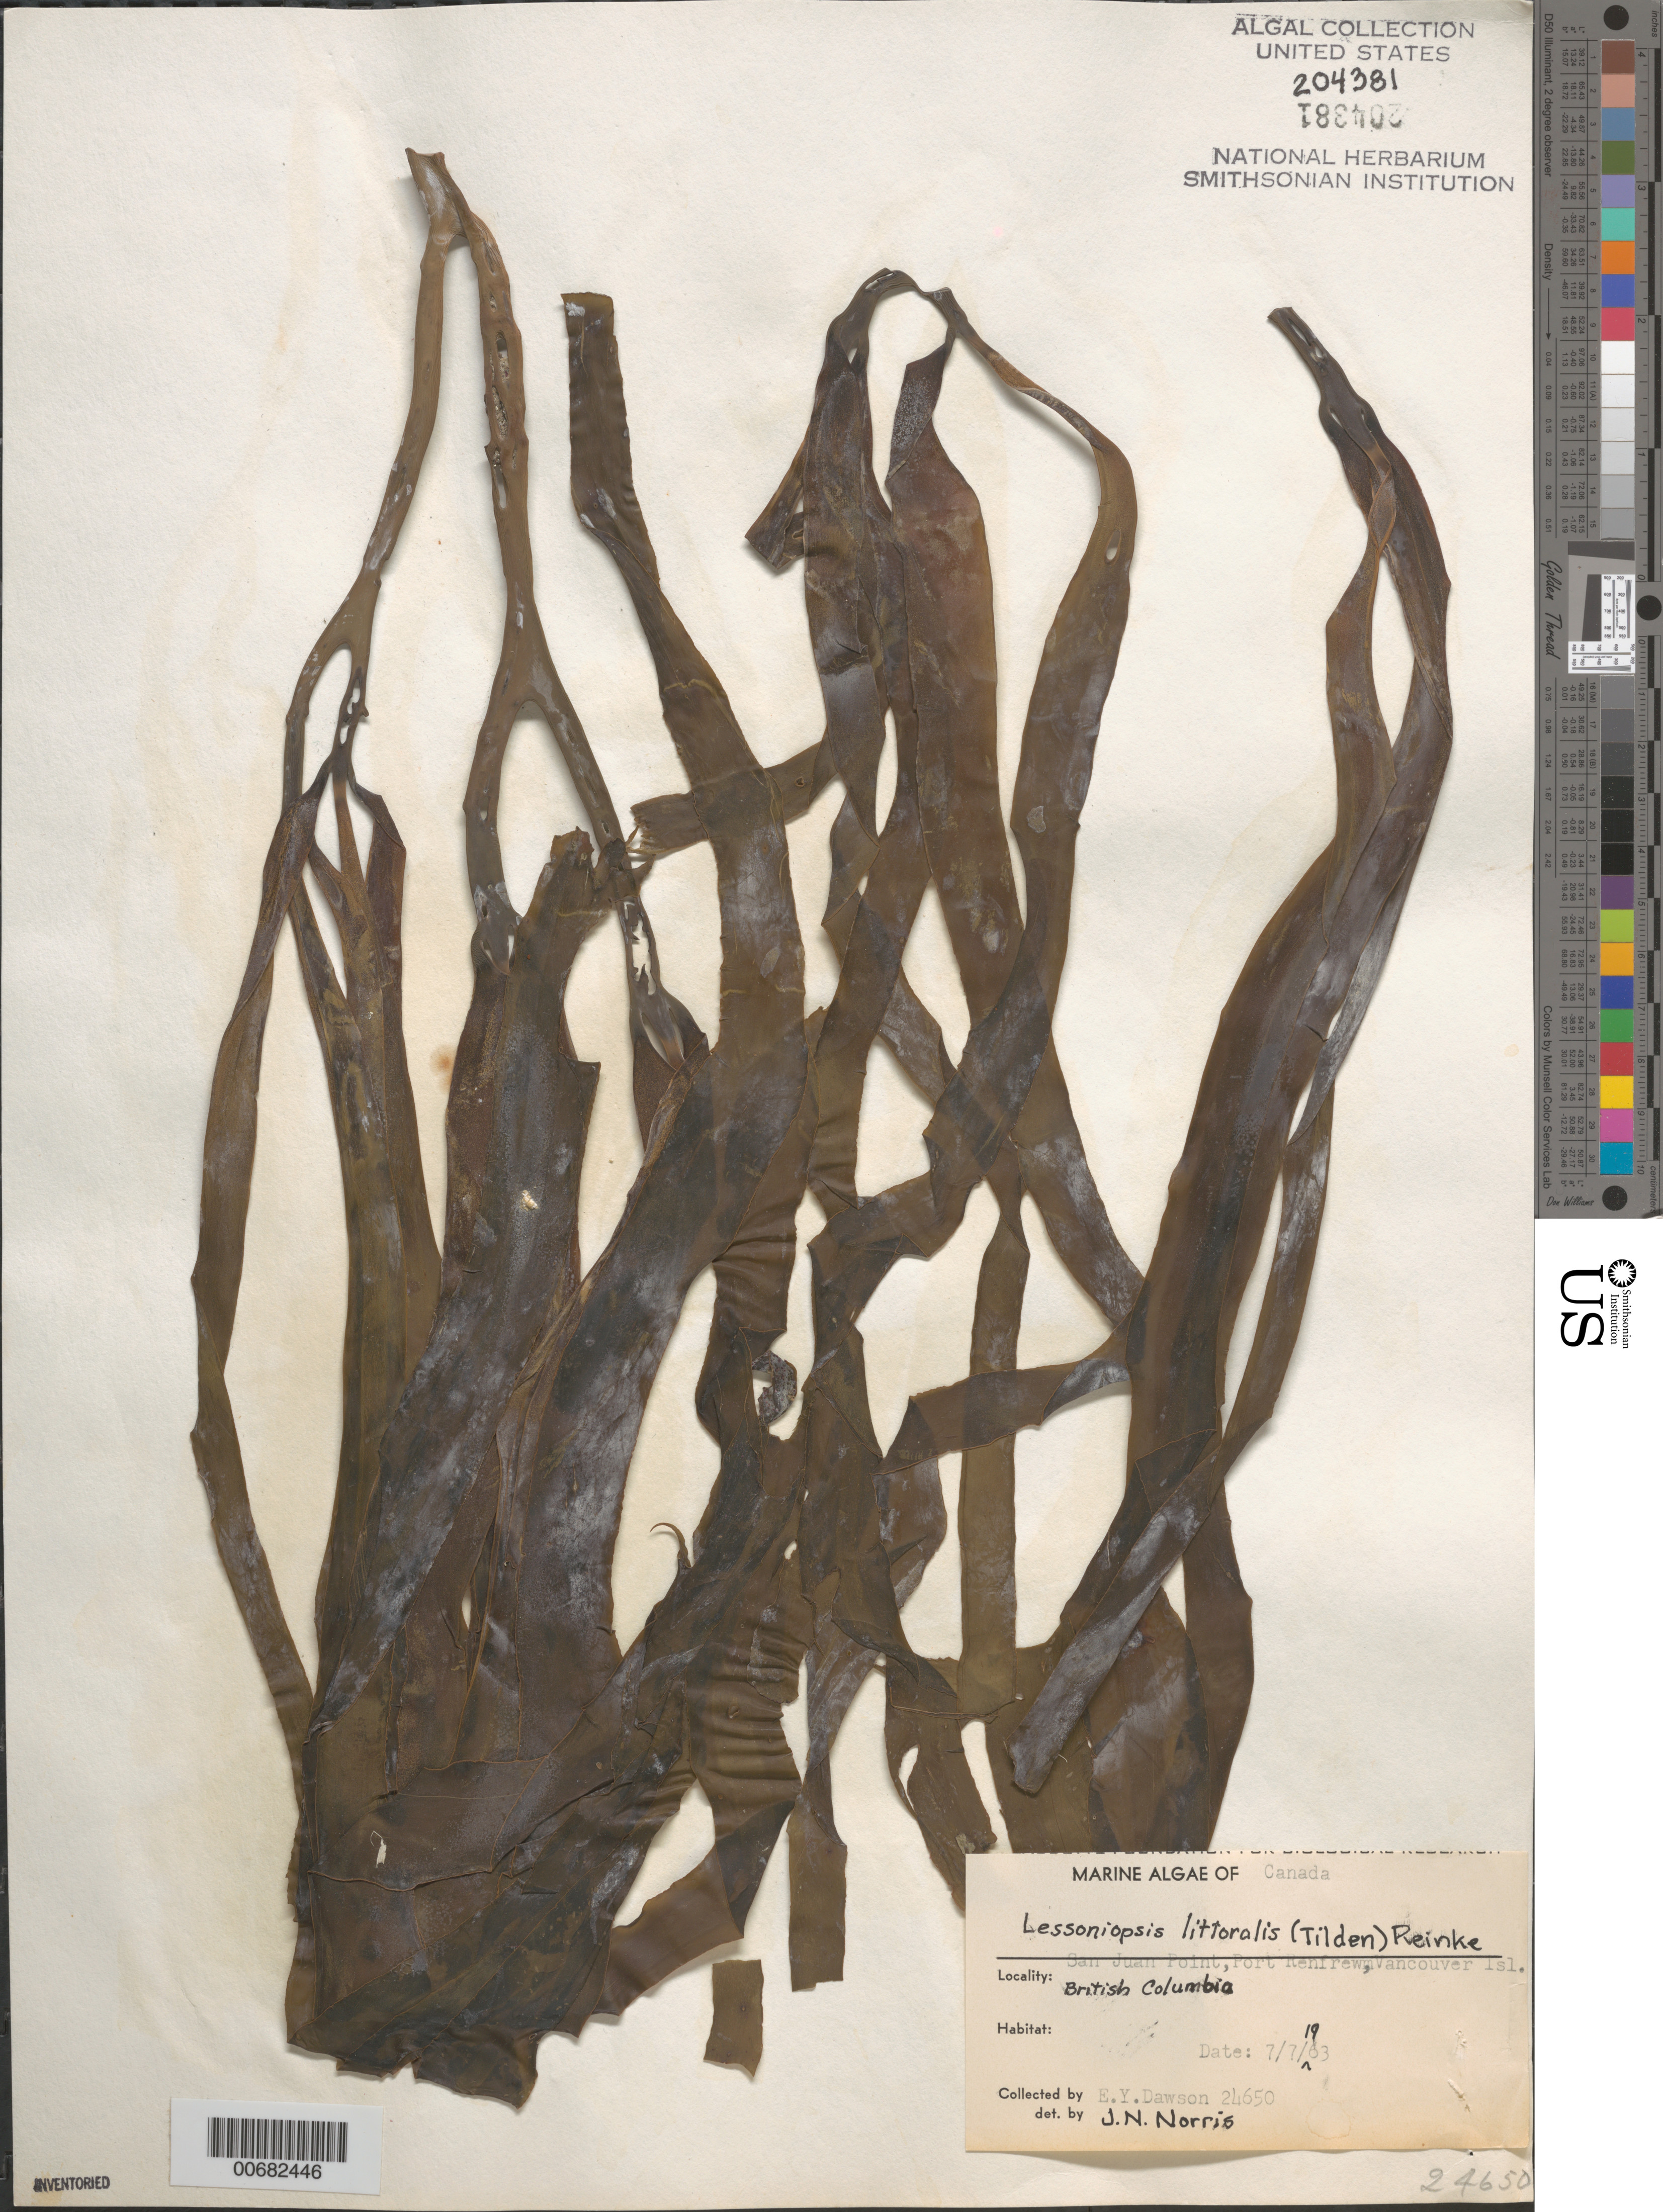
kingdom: Chromista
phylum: Ochrophyta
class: Phaeophyceae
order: Laminariales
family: Alariaceae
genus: Lessoniopsis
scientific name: Lessoniopsis littoralis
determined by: Norris, James N.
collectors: E. Y. Dawson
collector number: EYD 24650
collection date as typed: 07 Jul 1963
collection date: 1963-07-07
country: Canada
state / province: British Columbia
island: Vancouver Island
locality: San Juan Point, Port Renfrew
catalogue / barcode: US 204381